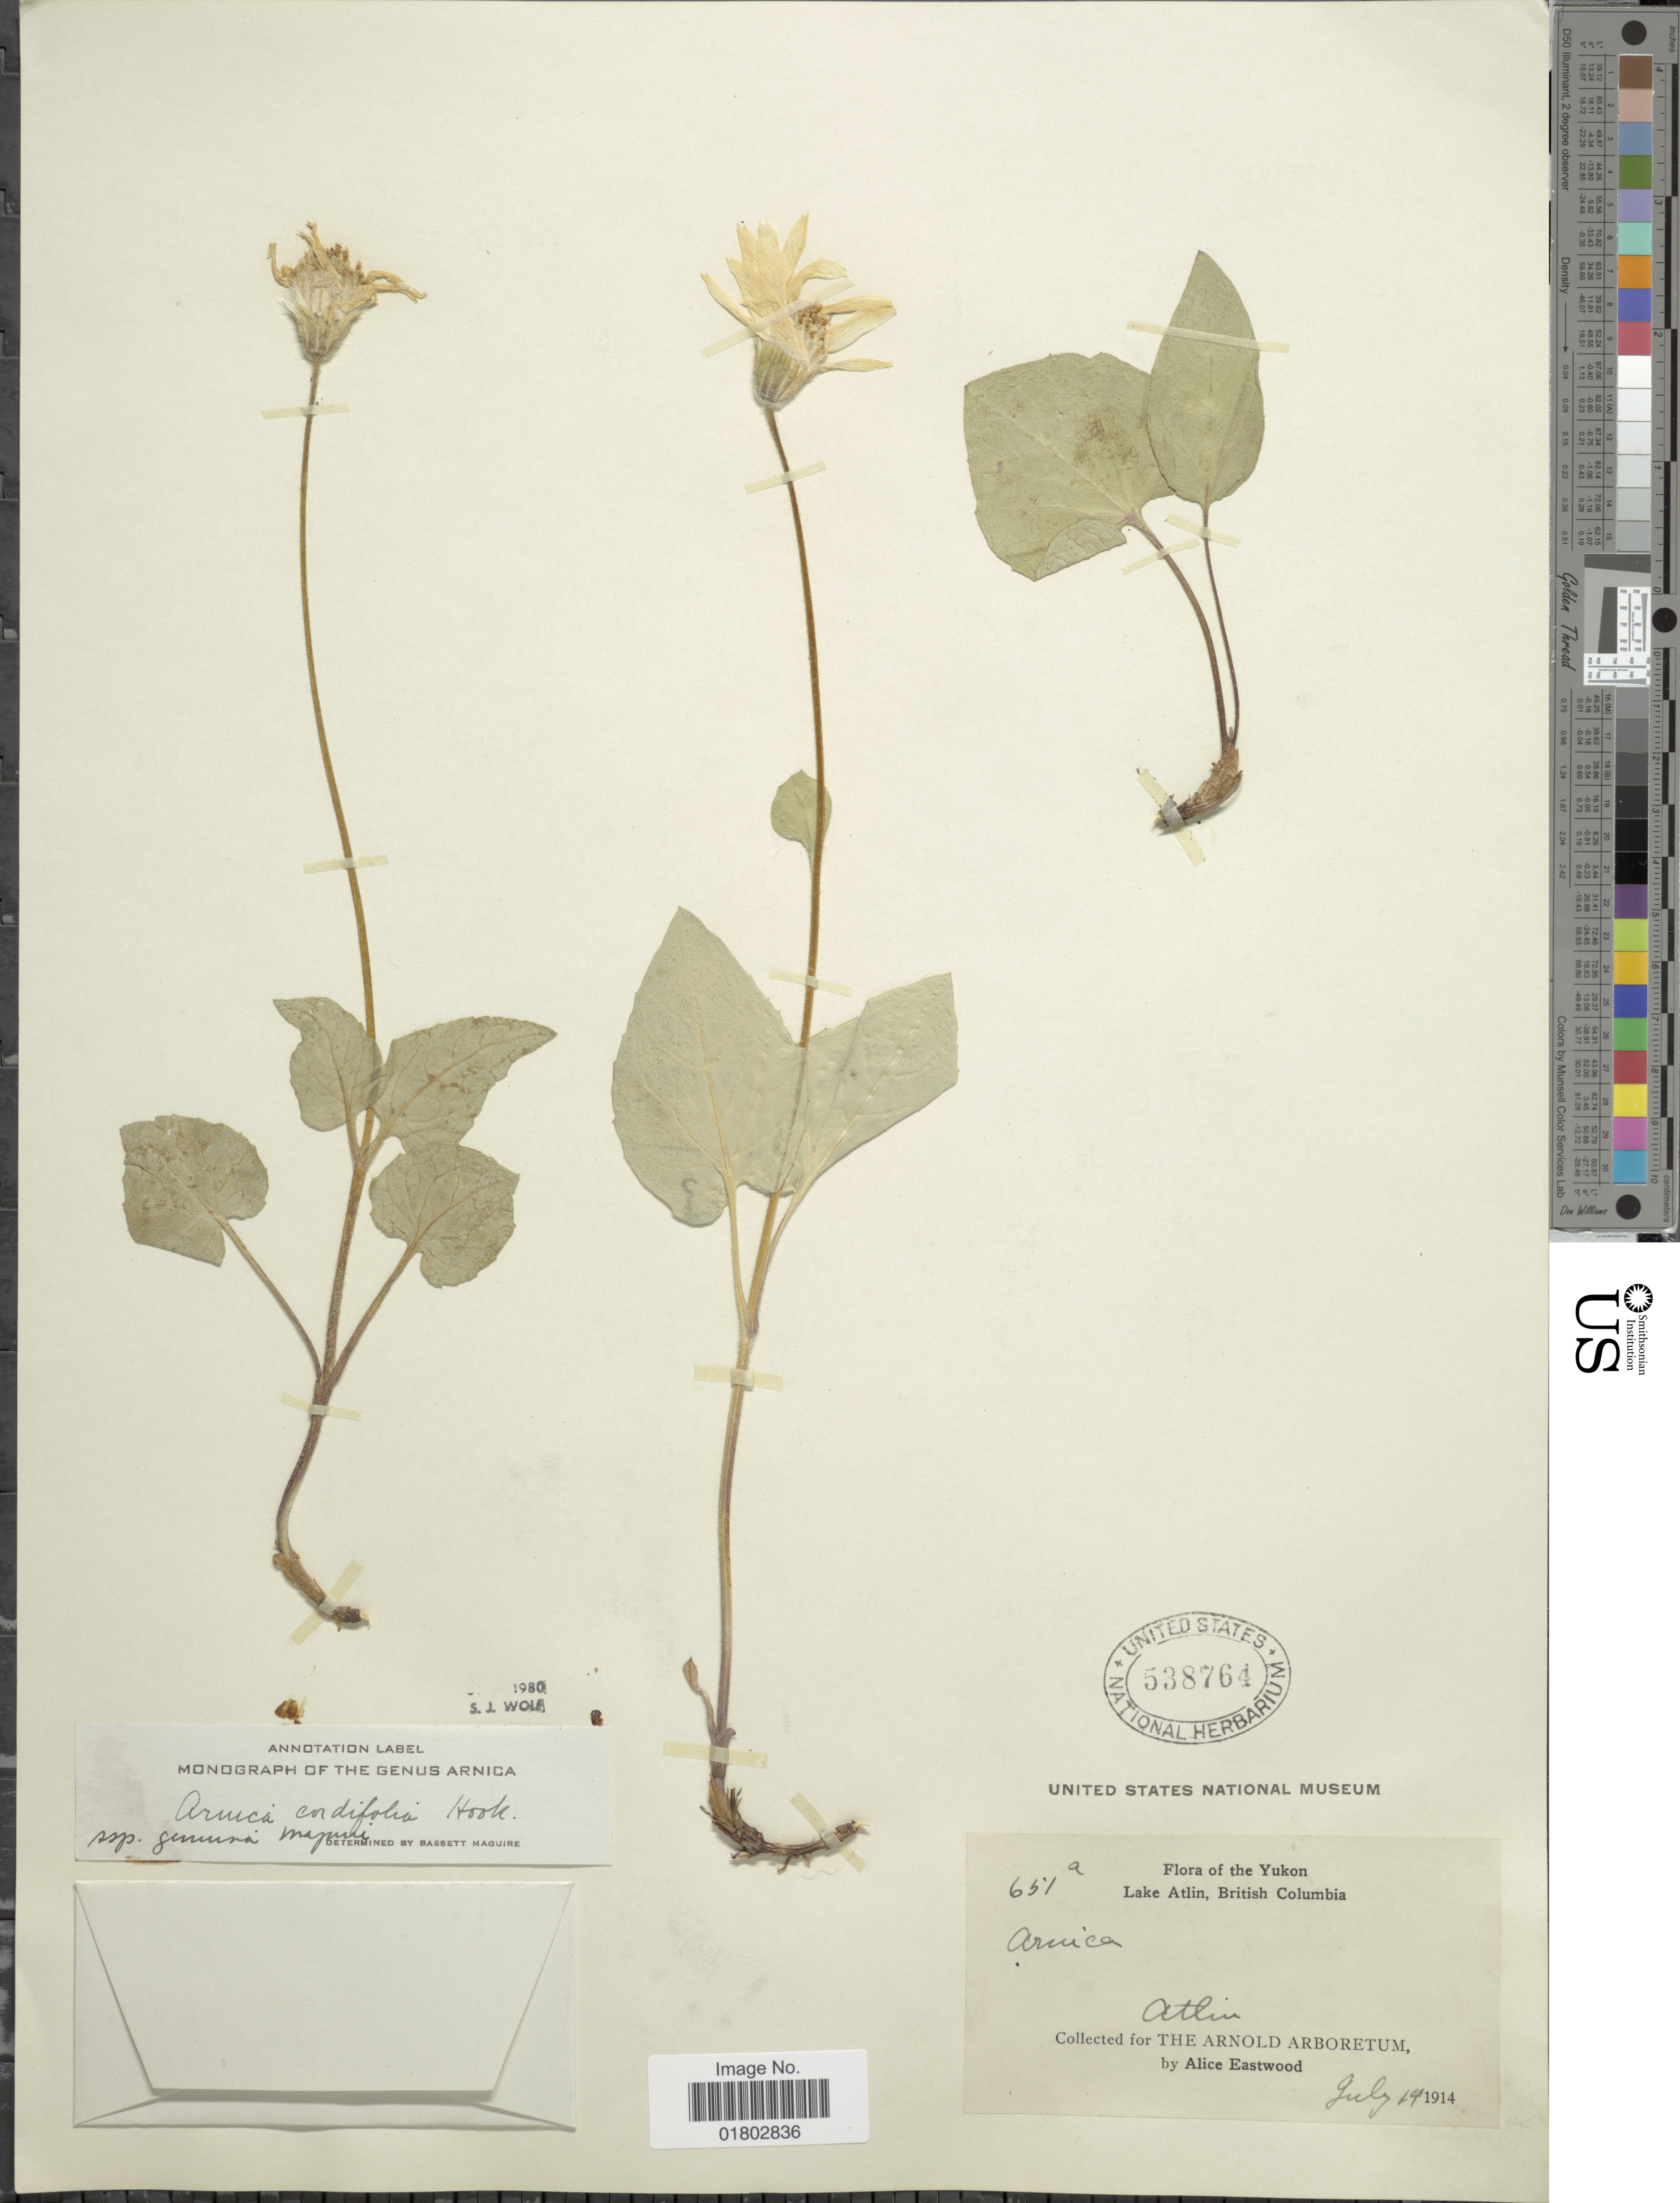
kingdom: Plantae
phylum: Tracheophyta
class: Magnoliopsida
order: Asterales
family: Asteraceae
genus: Arnica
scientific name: Arnica cordifolia subsp. genuina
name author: Maguire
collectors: A. Eastwood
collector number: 651a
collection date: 1914-07-19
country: Canada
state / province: British Columbia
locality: Yukon, Lake Atlin, Atlin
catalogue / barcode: US 538764